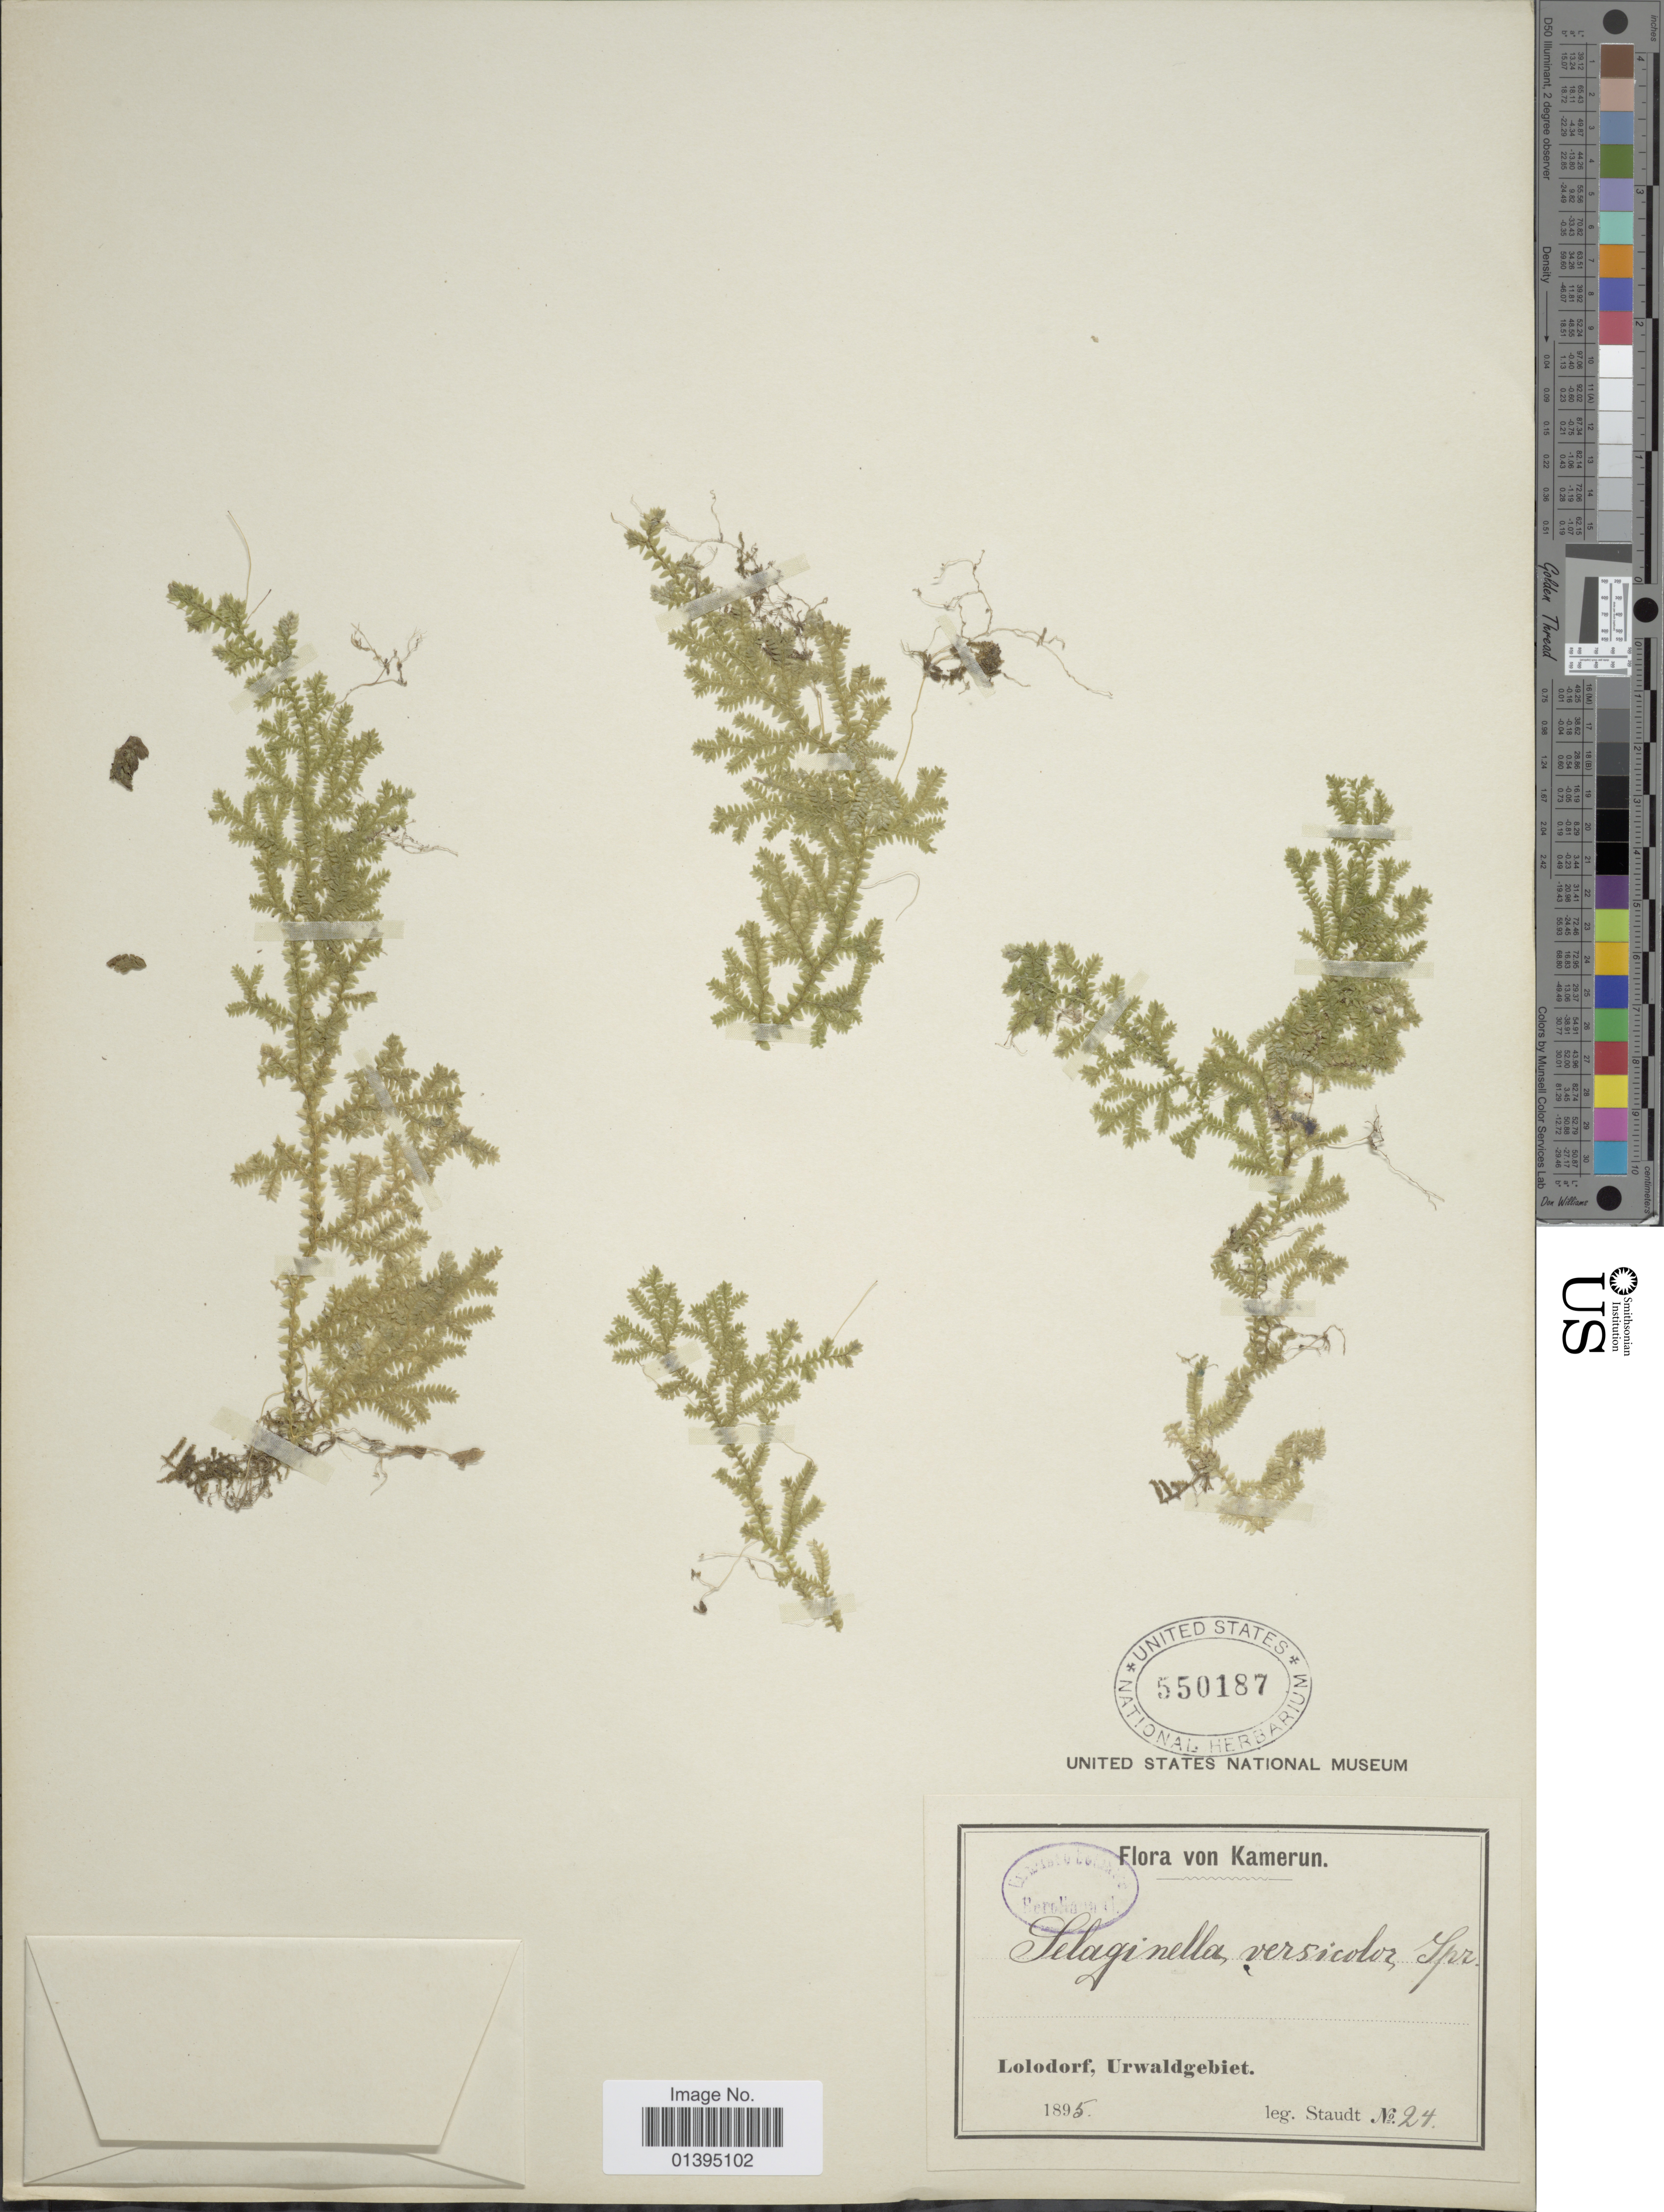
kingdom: Plantae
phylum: Tracheophyta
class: Lycopodiopsida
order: Selaginellales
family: Selaginellaceae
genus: Selaginella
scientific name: Selaginella versicolor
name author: Spring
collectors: -. Staudt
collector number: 24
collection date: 1895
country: Cameroon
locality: Lolodorf, Urwaldgebiet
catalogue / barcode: US 550187